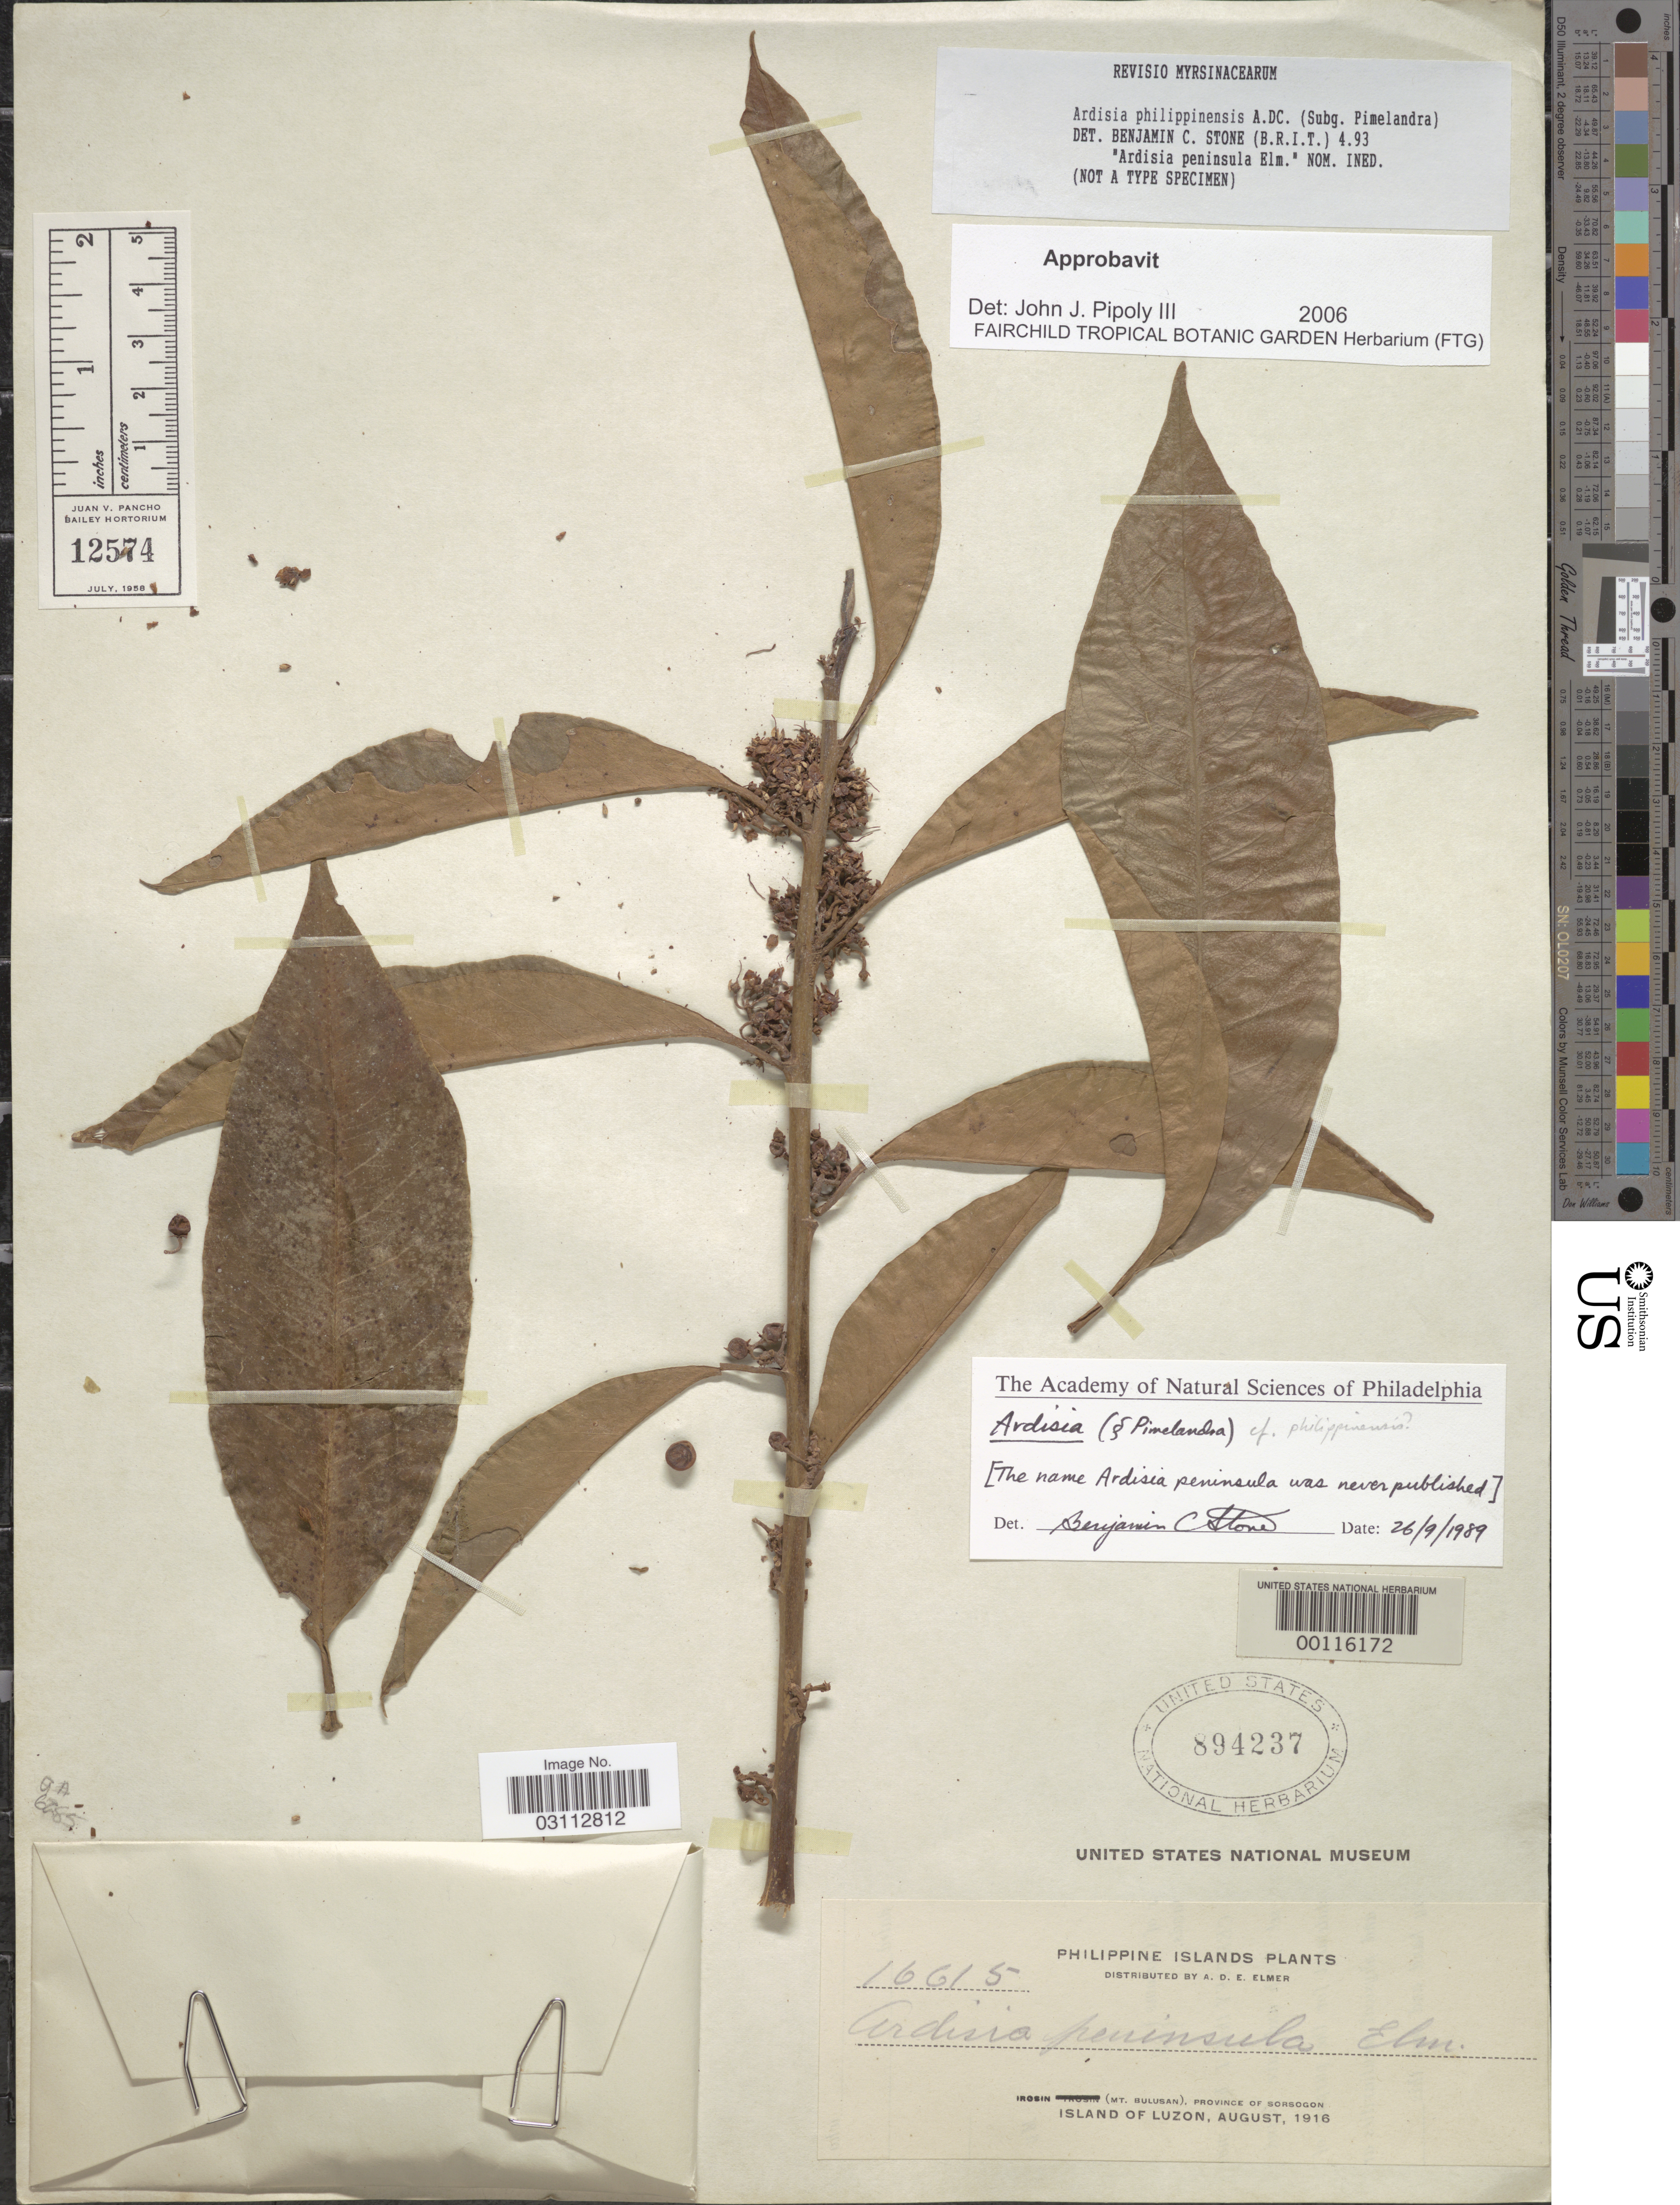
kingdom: Plantae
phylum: Tracheophyta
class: Magnoliopsida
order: Ericales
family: Primulaceae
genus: Ardisia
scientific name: Ardisia philippinensis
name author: A. DC.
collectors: A. D. E. Elmer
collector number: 16615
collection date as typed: Aug 1916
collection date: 1916-08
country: Philippines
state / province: Bicol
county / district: Sorsogon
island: Luzon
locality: Mount bulusan, Irosin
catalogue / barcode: US 894237